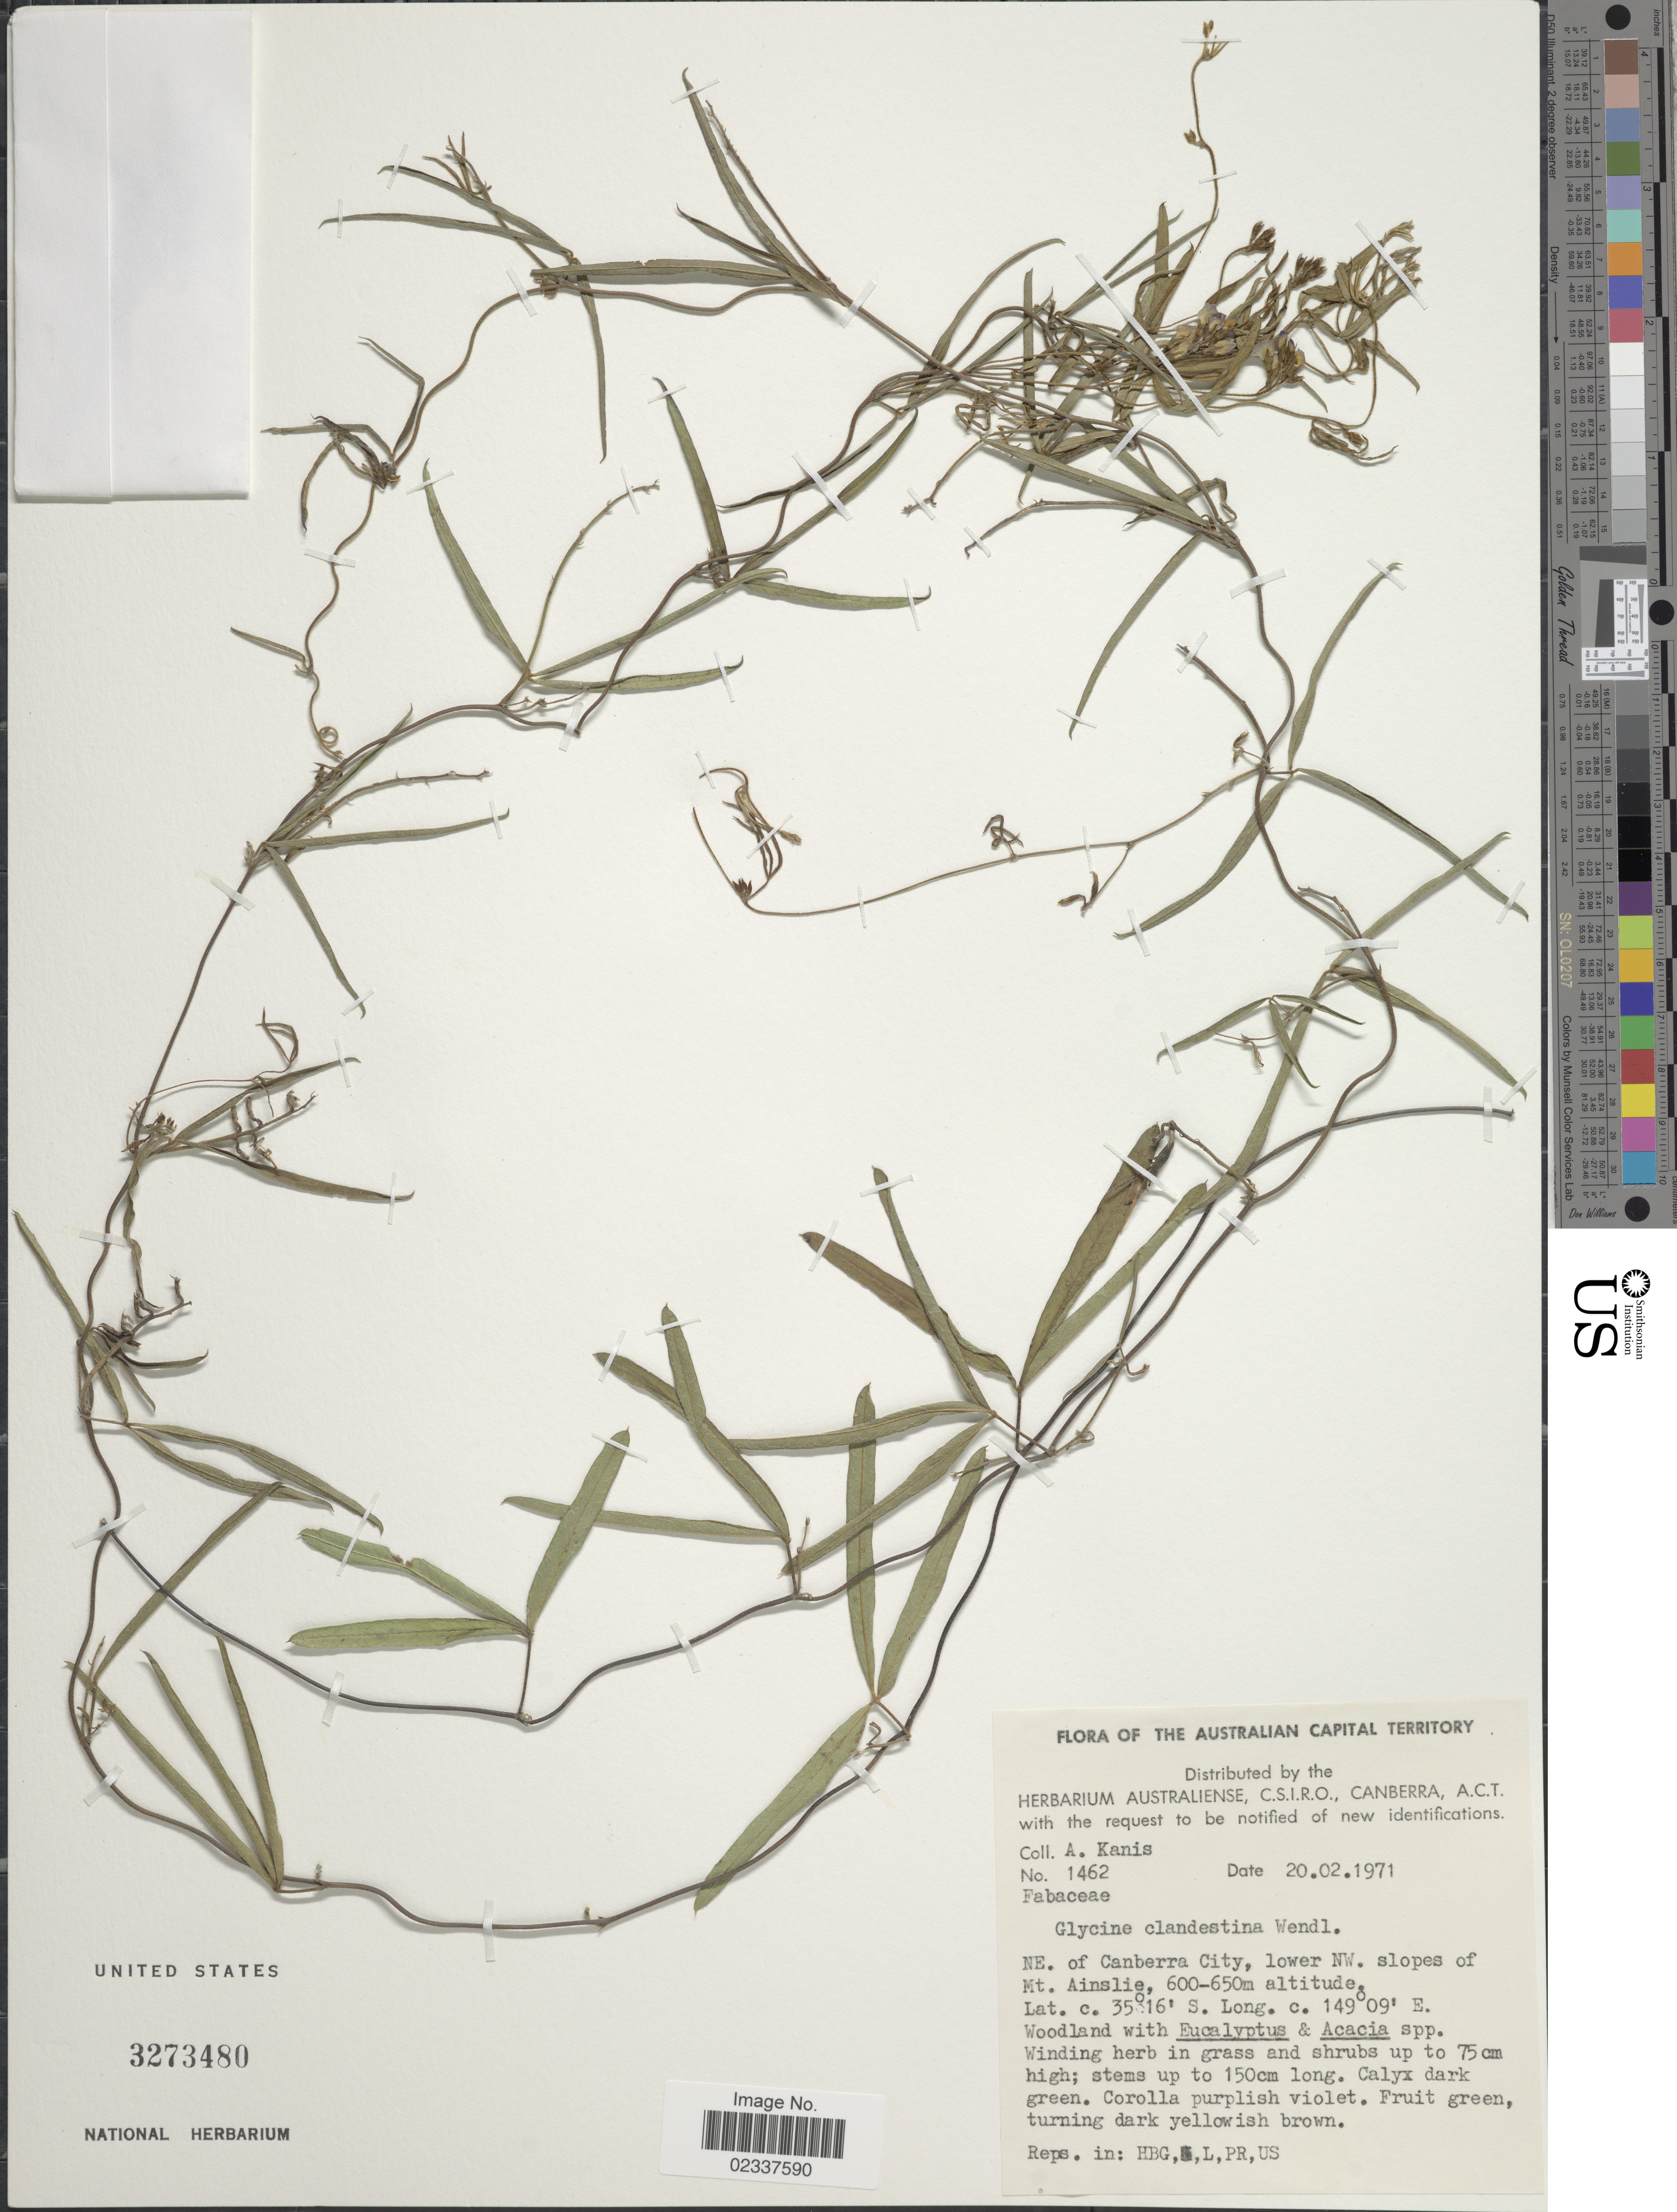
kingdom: Plantae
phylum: Tracheophyta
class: Magnoliopsida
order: Fabales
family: Fabaceae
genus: Glycine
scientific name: Glycine clandestina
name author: J.C. Wendl.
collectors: A. Kanis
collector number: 1462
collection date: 1971-02-20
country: Australia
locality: Australian Capital Territory, NE. of Canberra City, lower NW. slopes of Mt. Ainslie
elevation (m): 600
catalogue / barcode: US 3273480